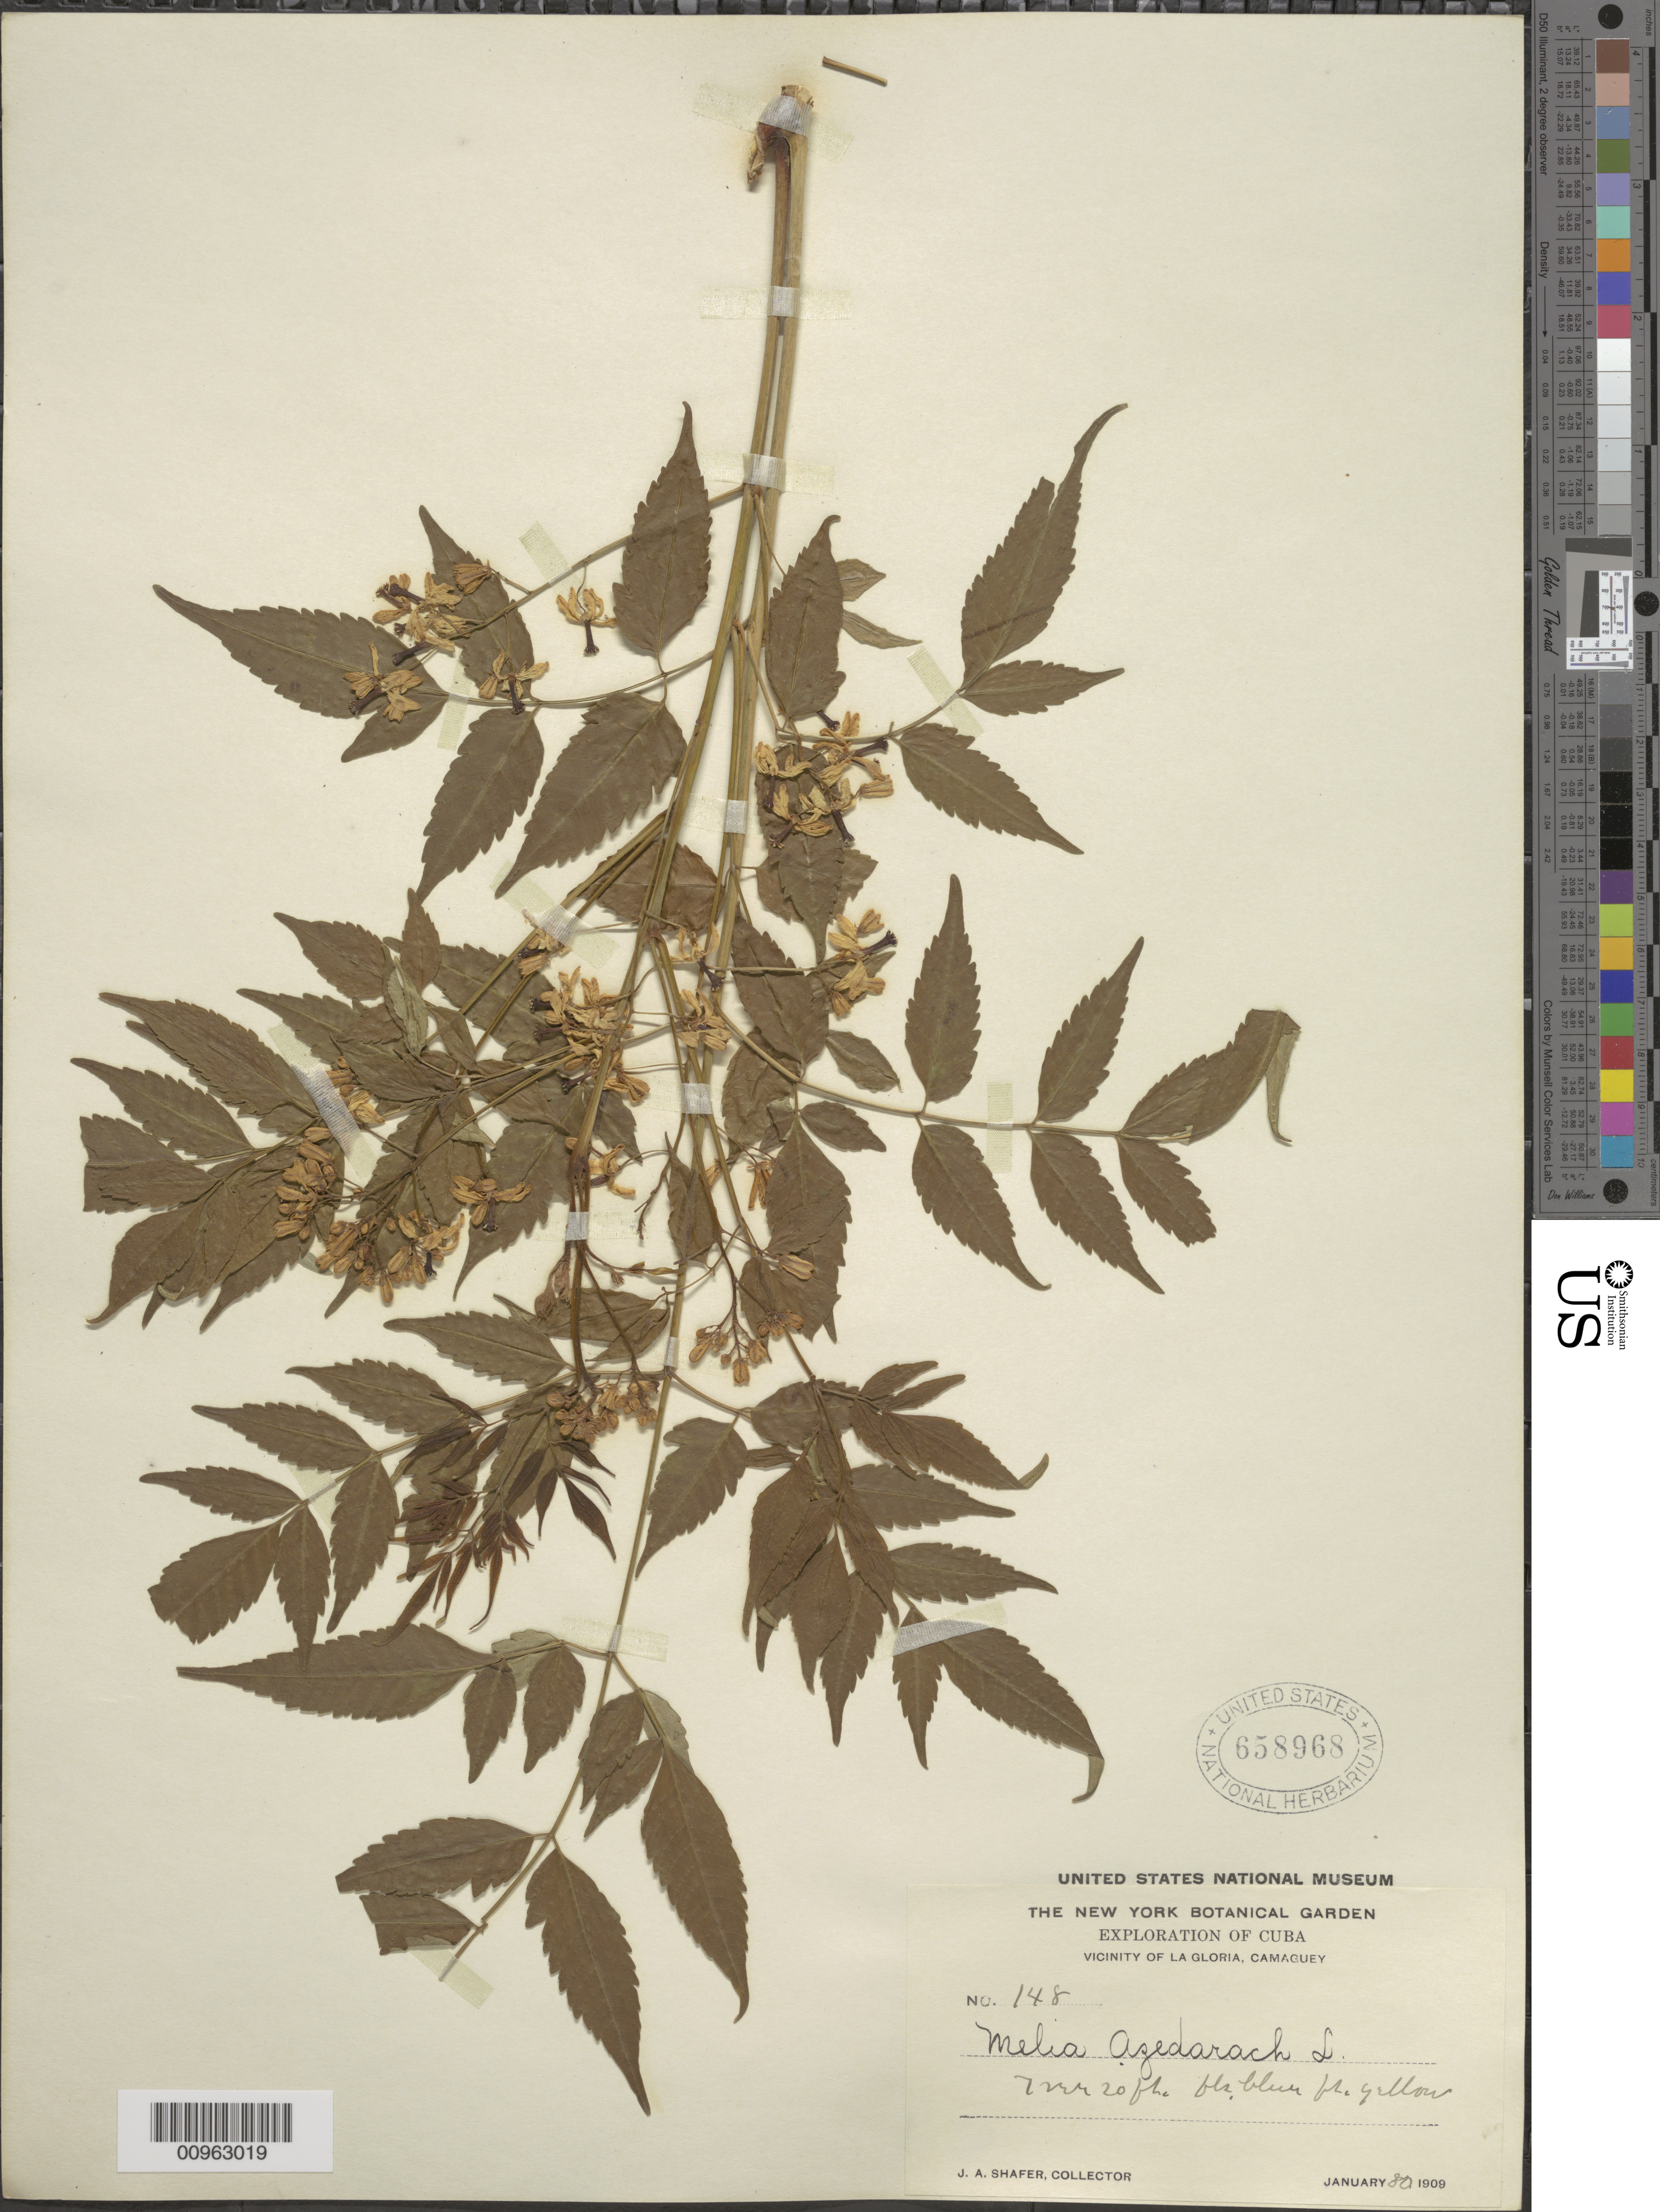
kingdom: Plantae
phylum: Tracheophyta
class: Magnoliopsida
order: Sapindales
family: Meliaceae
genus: Melia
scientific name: Melia azedarach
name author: L.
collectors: J. A. Shafer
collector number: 148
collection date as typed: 30 Jan 1909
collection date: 1909-01-30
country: Cuba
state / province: Camagüey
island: Cuba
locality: Vicinity of La Gloria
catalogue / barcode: US 658968